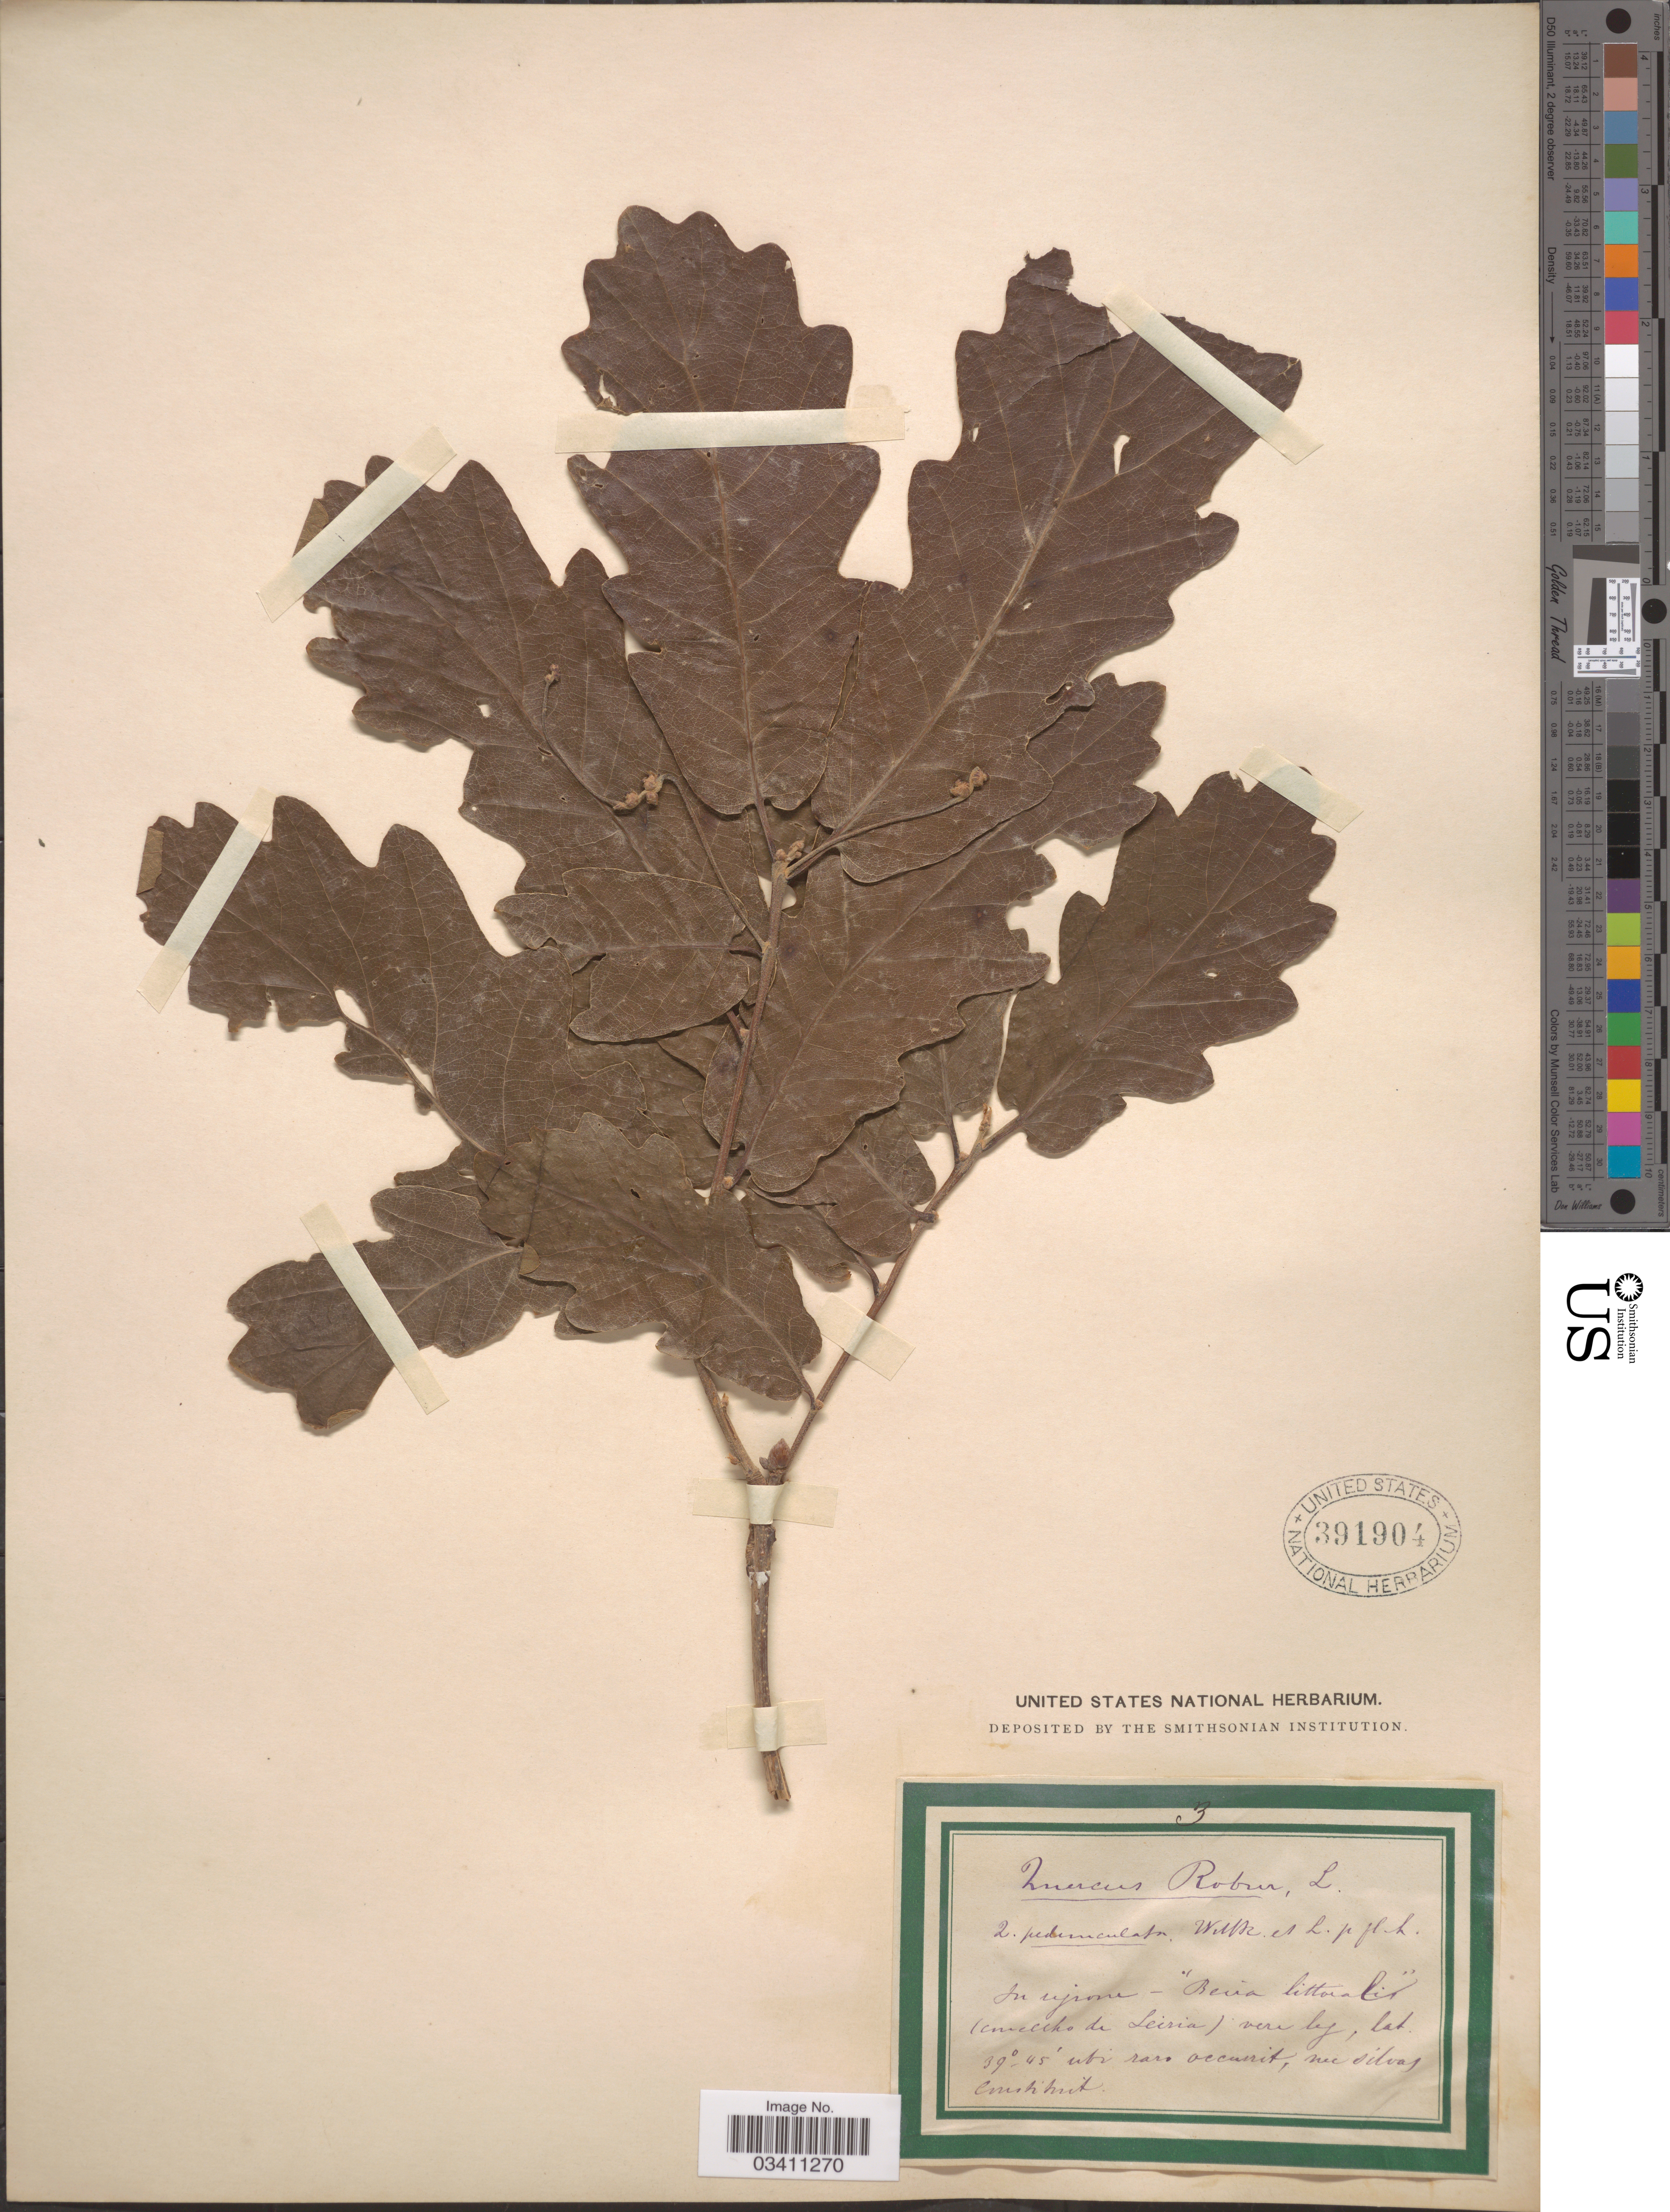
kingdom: Plantae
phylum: Tracheophyta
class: Magnoliopsida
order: Fagales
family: Fagaceae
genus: Quercus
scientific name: Quercus robur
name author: L.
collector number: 3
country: Portugal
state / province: Leiria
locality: In regione - "Beira littoralis" (cmelkho de Leiria) vere leg. [interpreted]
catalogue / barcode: US 391904